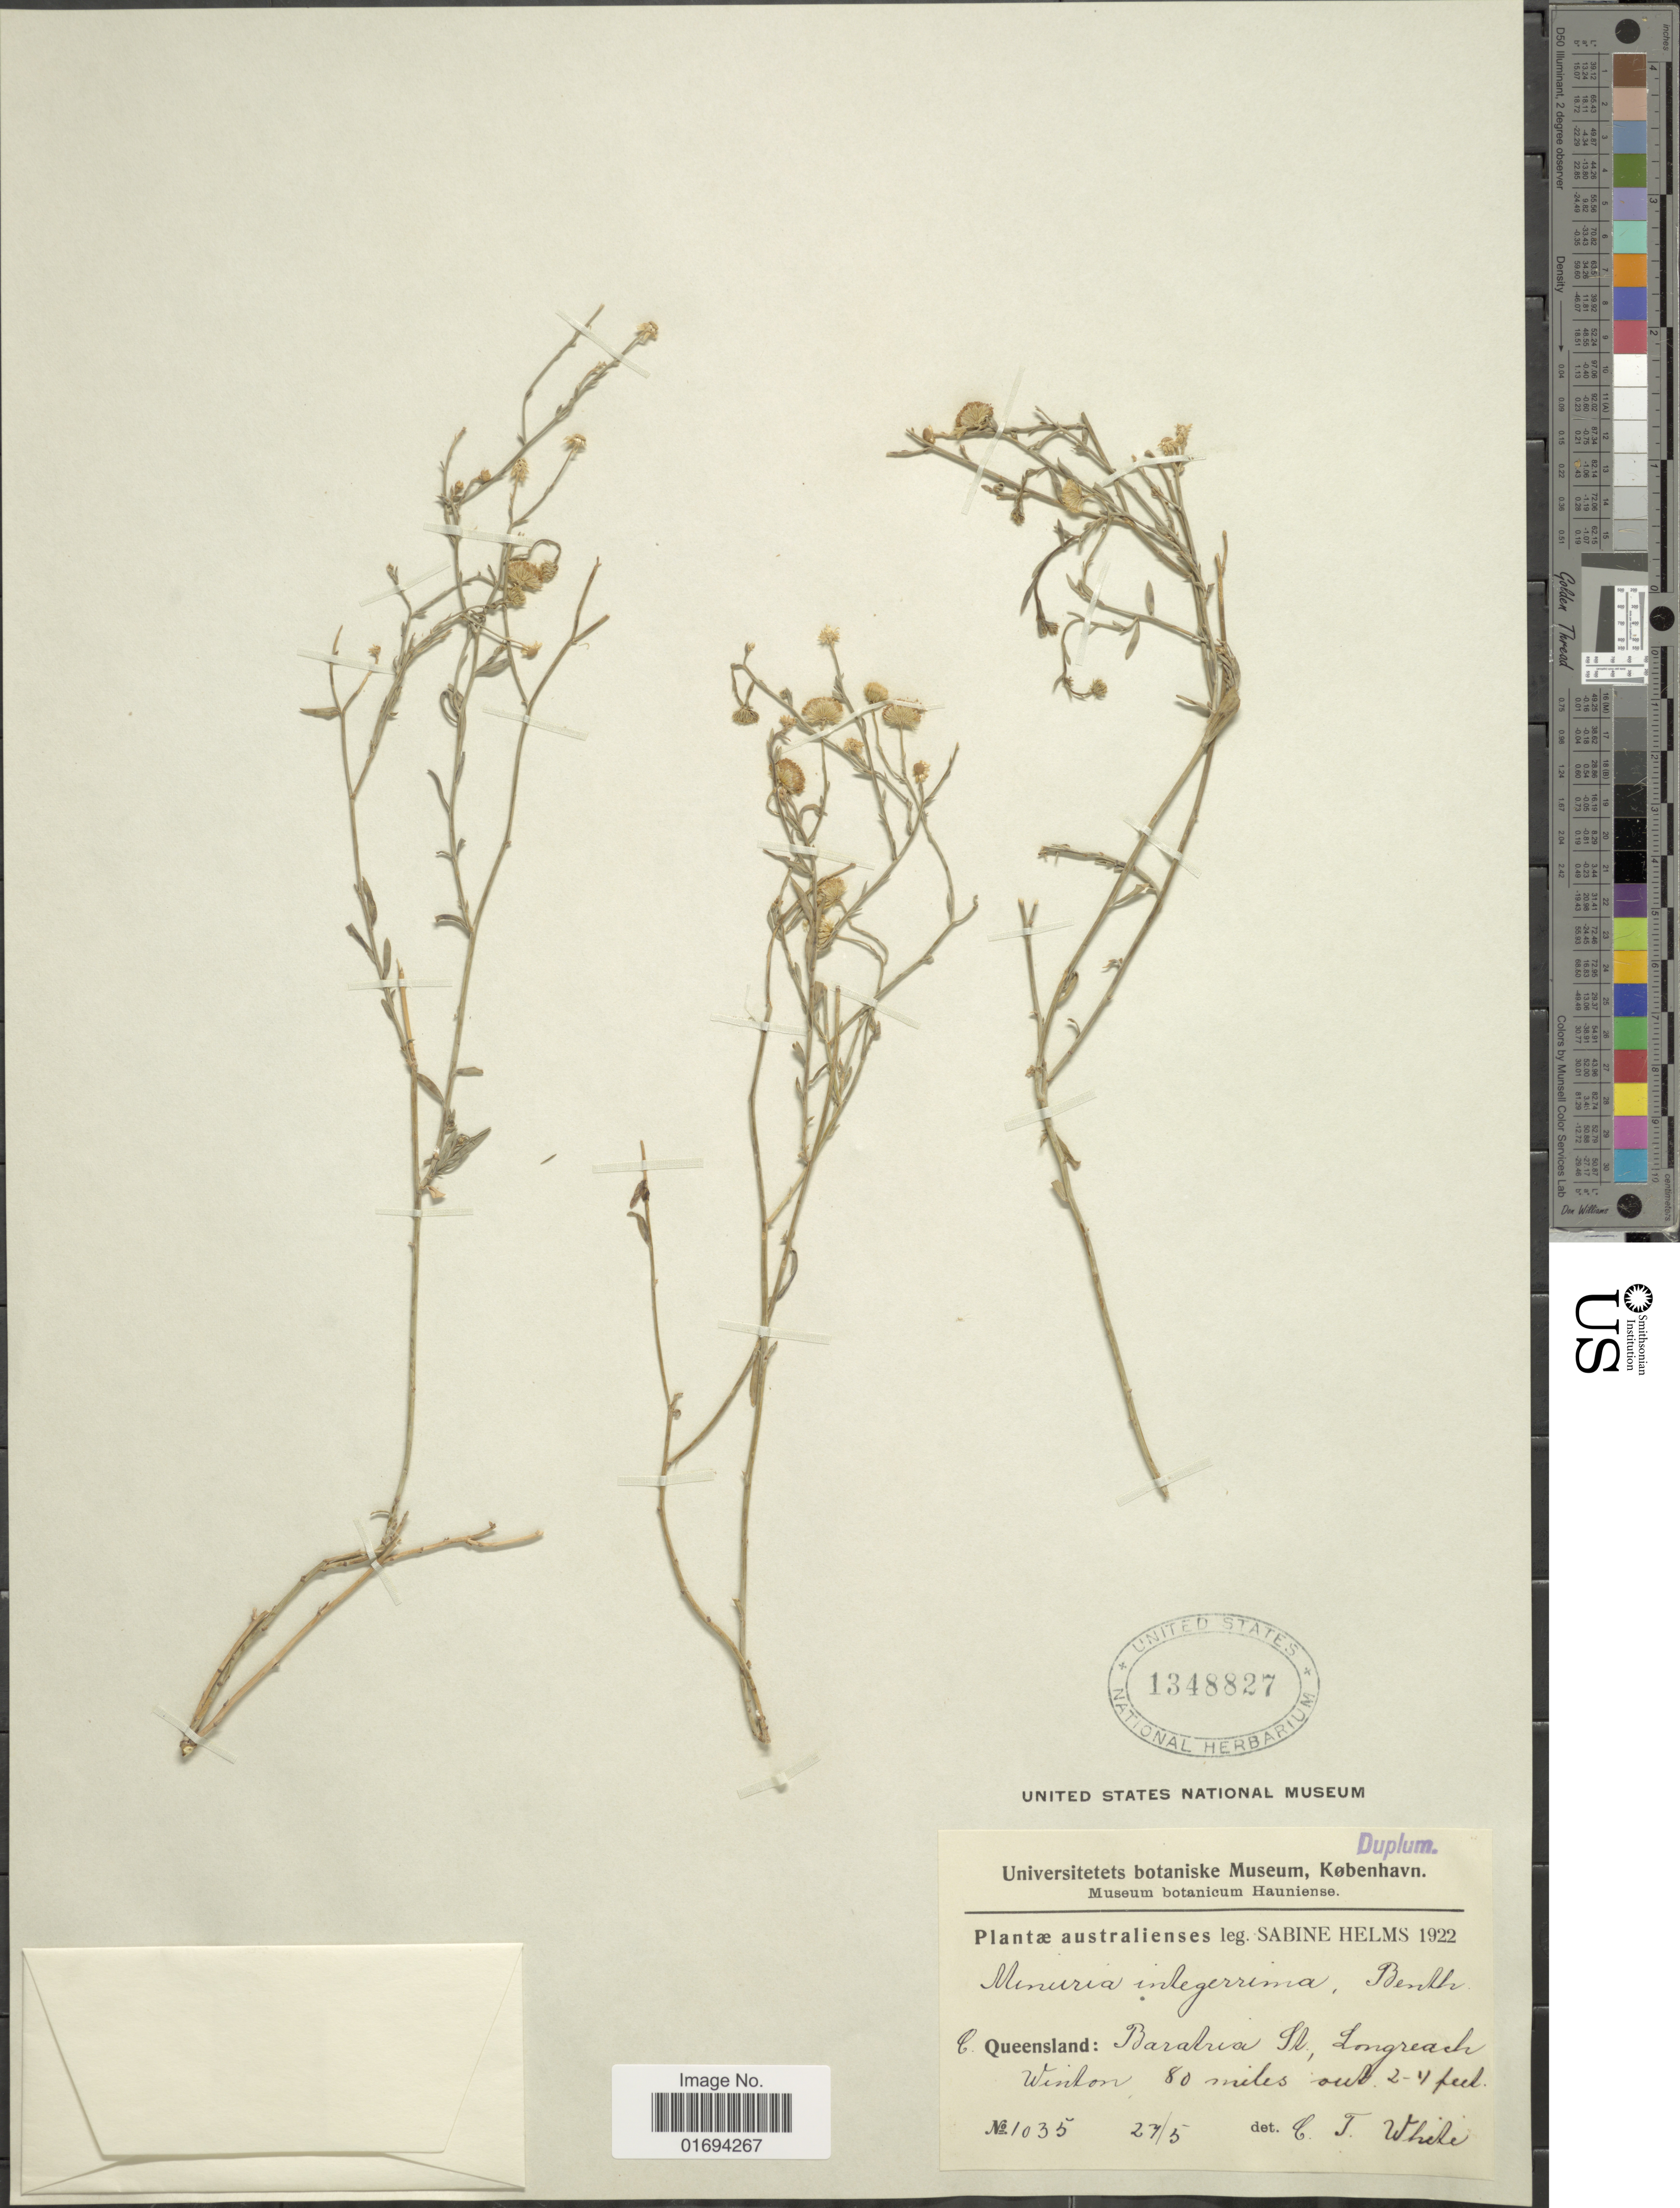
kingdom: Plantae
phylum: Tracheophyta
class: Magnoliopsida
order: Asterales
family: Asteraceae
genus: Minuria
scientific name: Minuria integerrima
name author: (DC.) Benth.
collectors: C. T. White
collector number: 1035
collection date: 1922-05-27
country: Australia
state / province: Queensland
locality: Baratria St, longreach Winton, 80 miles out 2-4 feet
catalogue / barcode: US 1348827